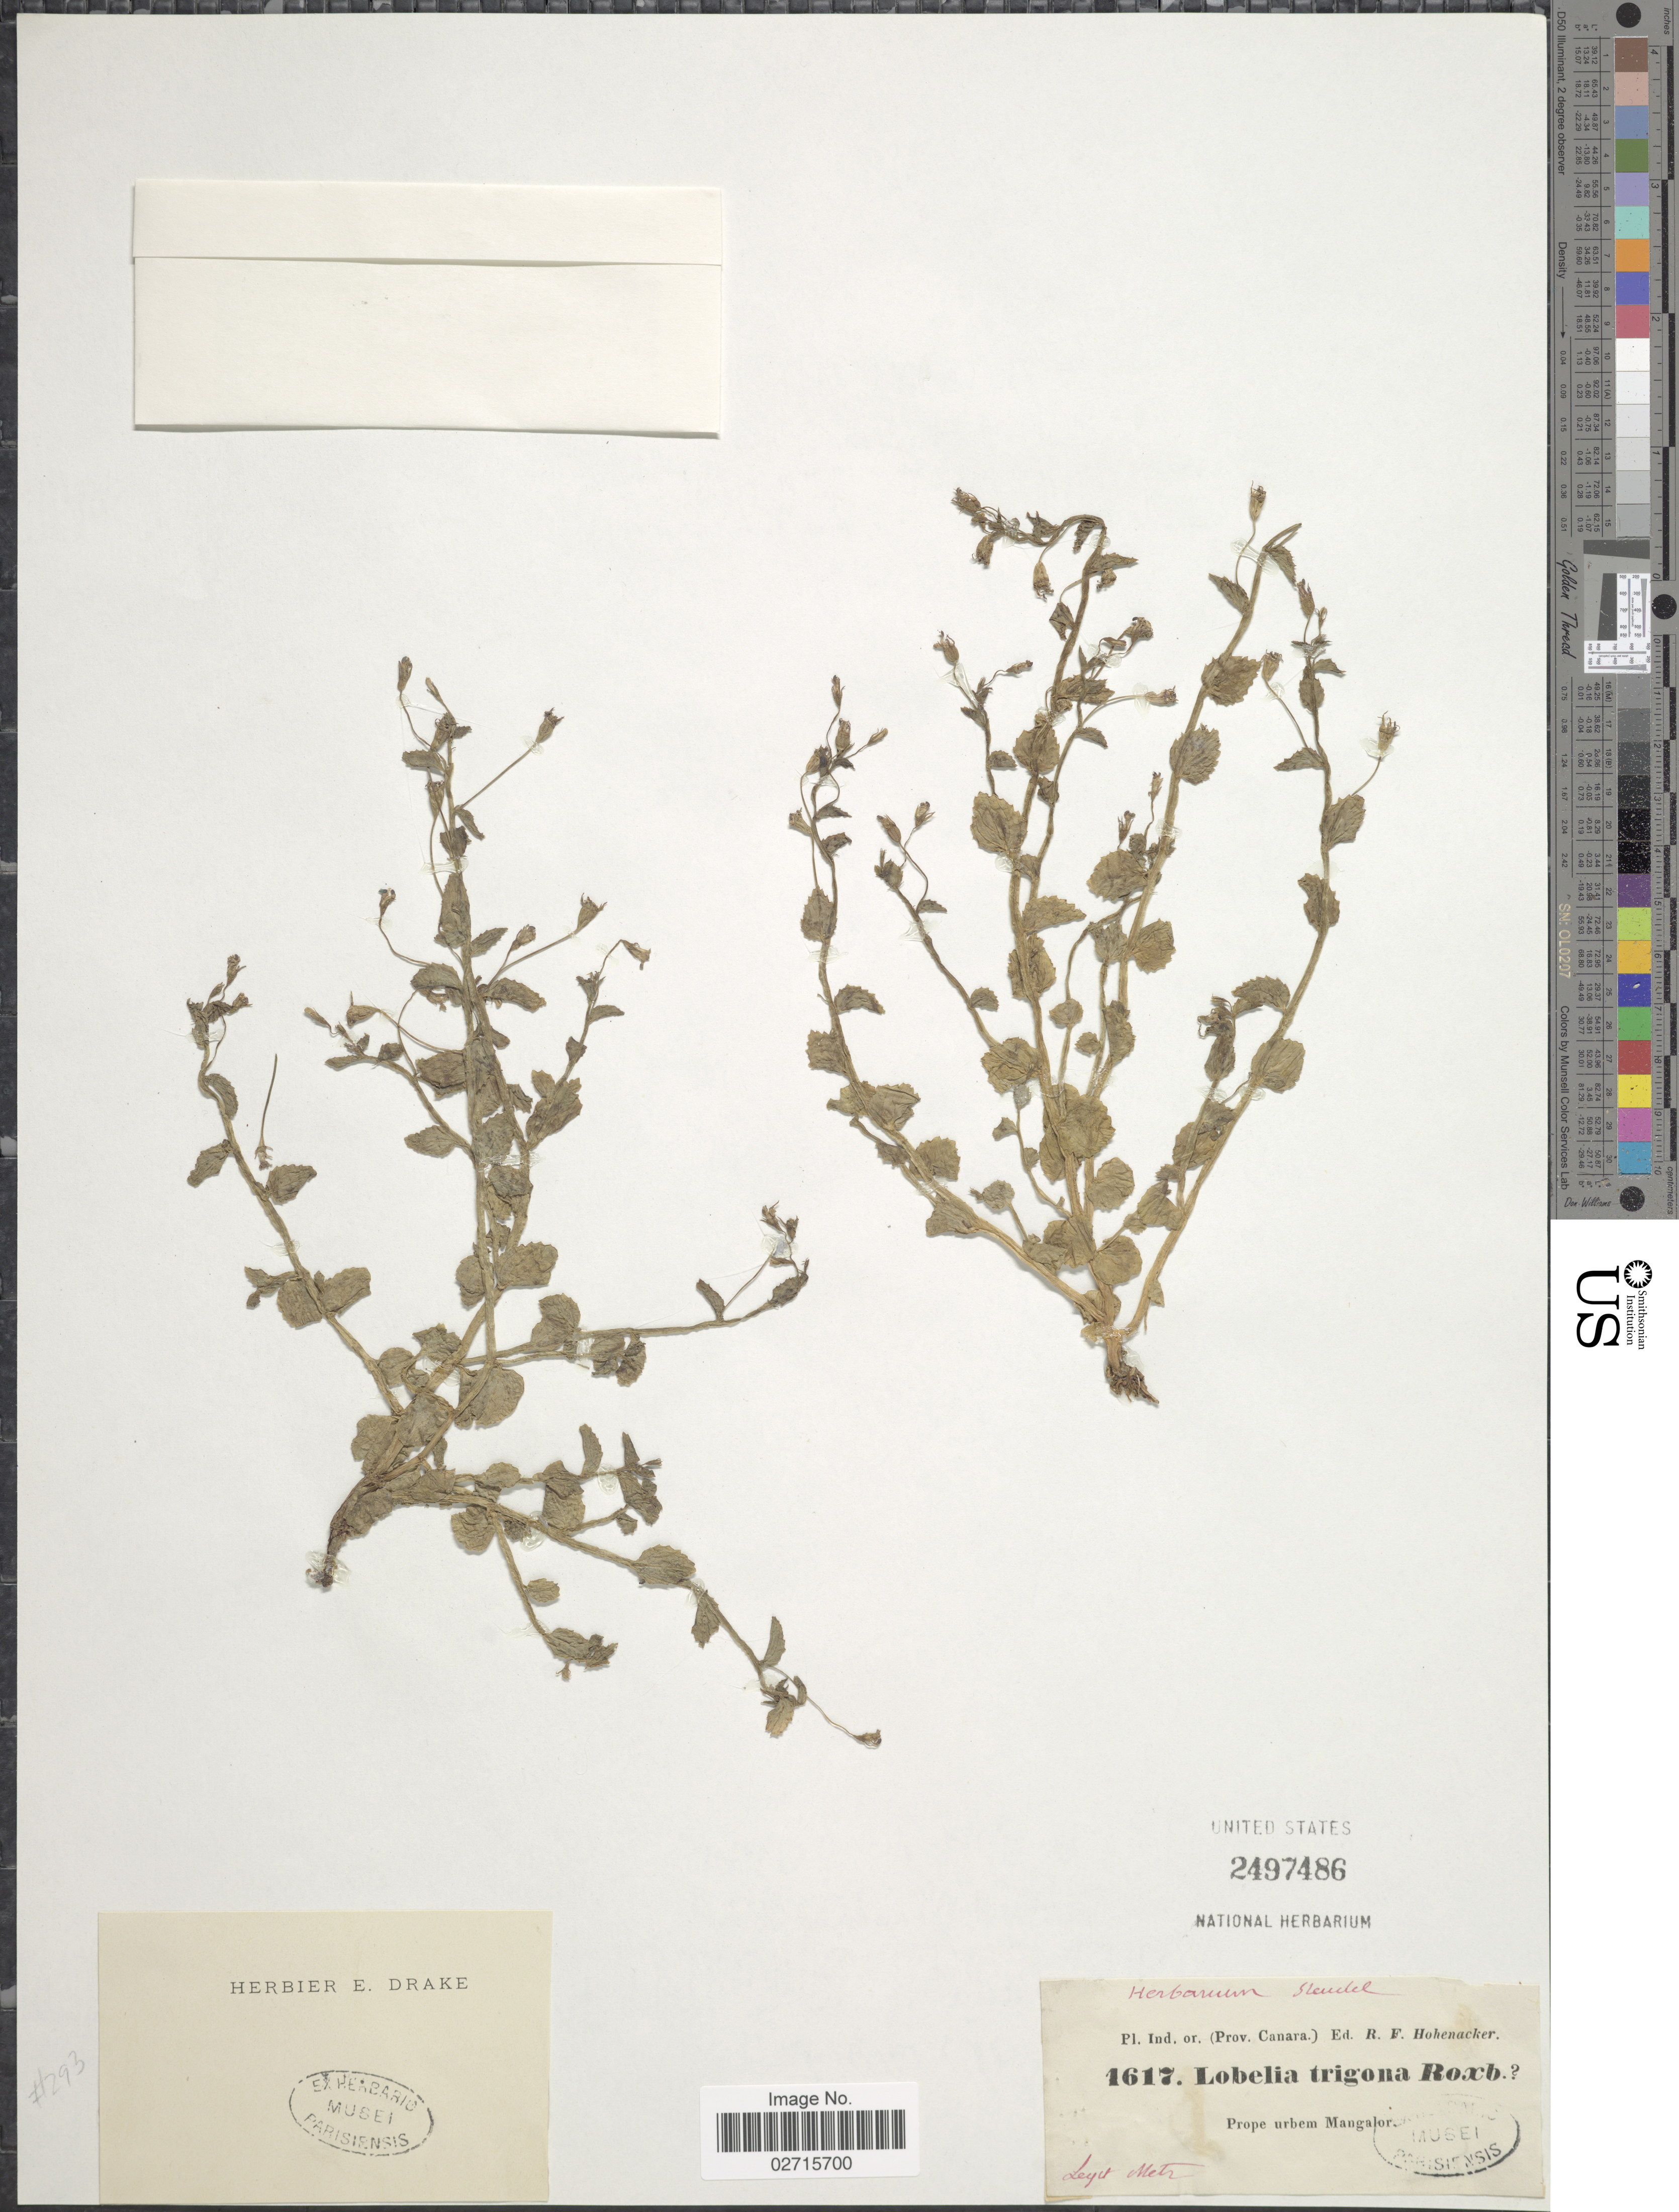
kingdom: Plantae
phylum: Tracheophyta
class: Magnoliopsida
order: Asterales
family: Campanulaceae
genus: Lobelia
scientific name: Lobelia alsinoides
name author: Lam.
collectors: -. Metz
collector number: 1617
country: India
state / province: Karnataka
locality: Pl. Ind. or. (Prov. Canara). Prope urbem Mangalor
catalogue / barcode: US 2497486